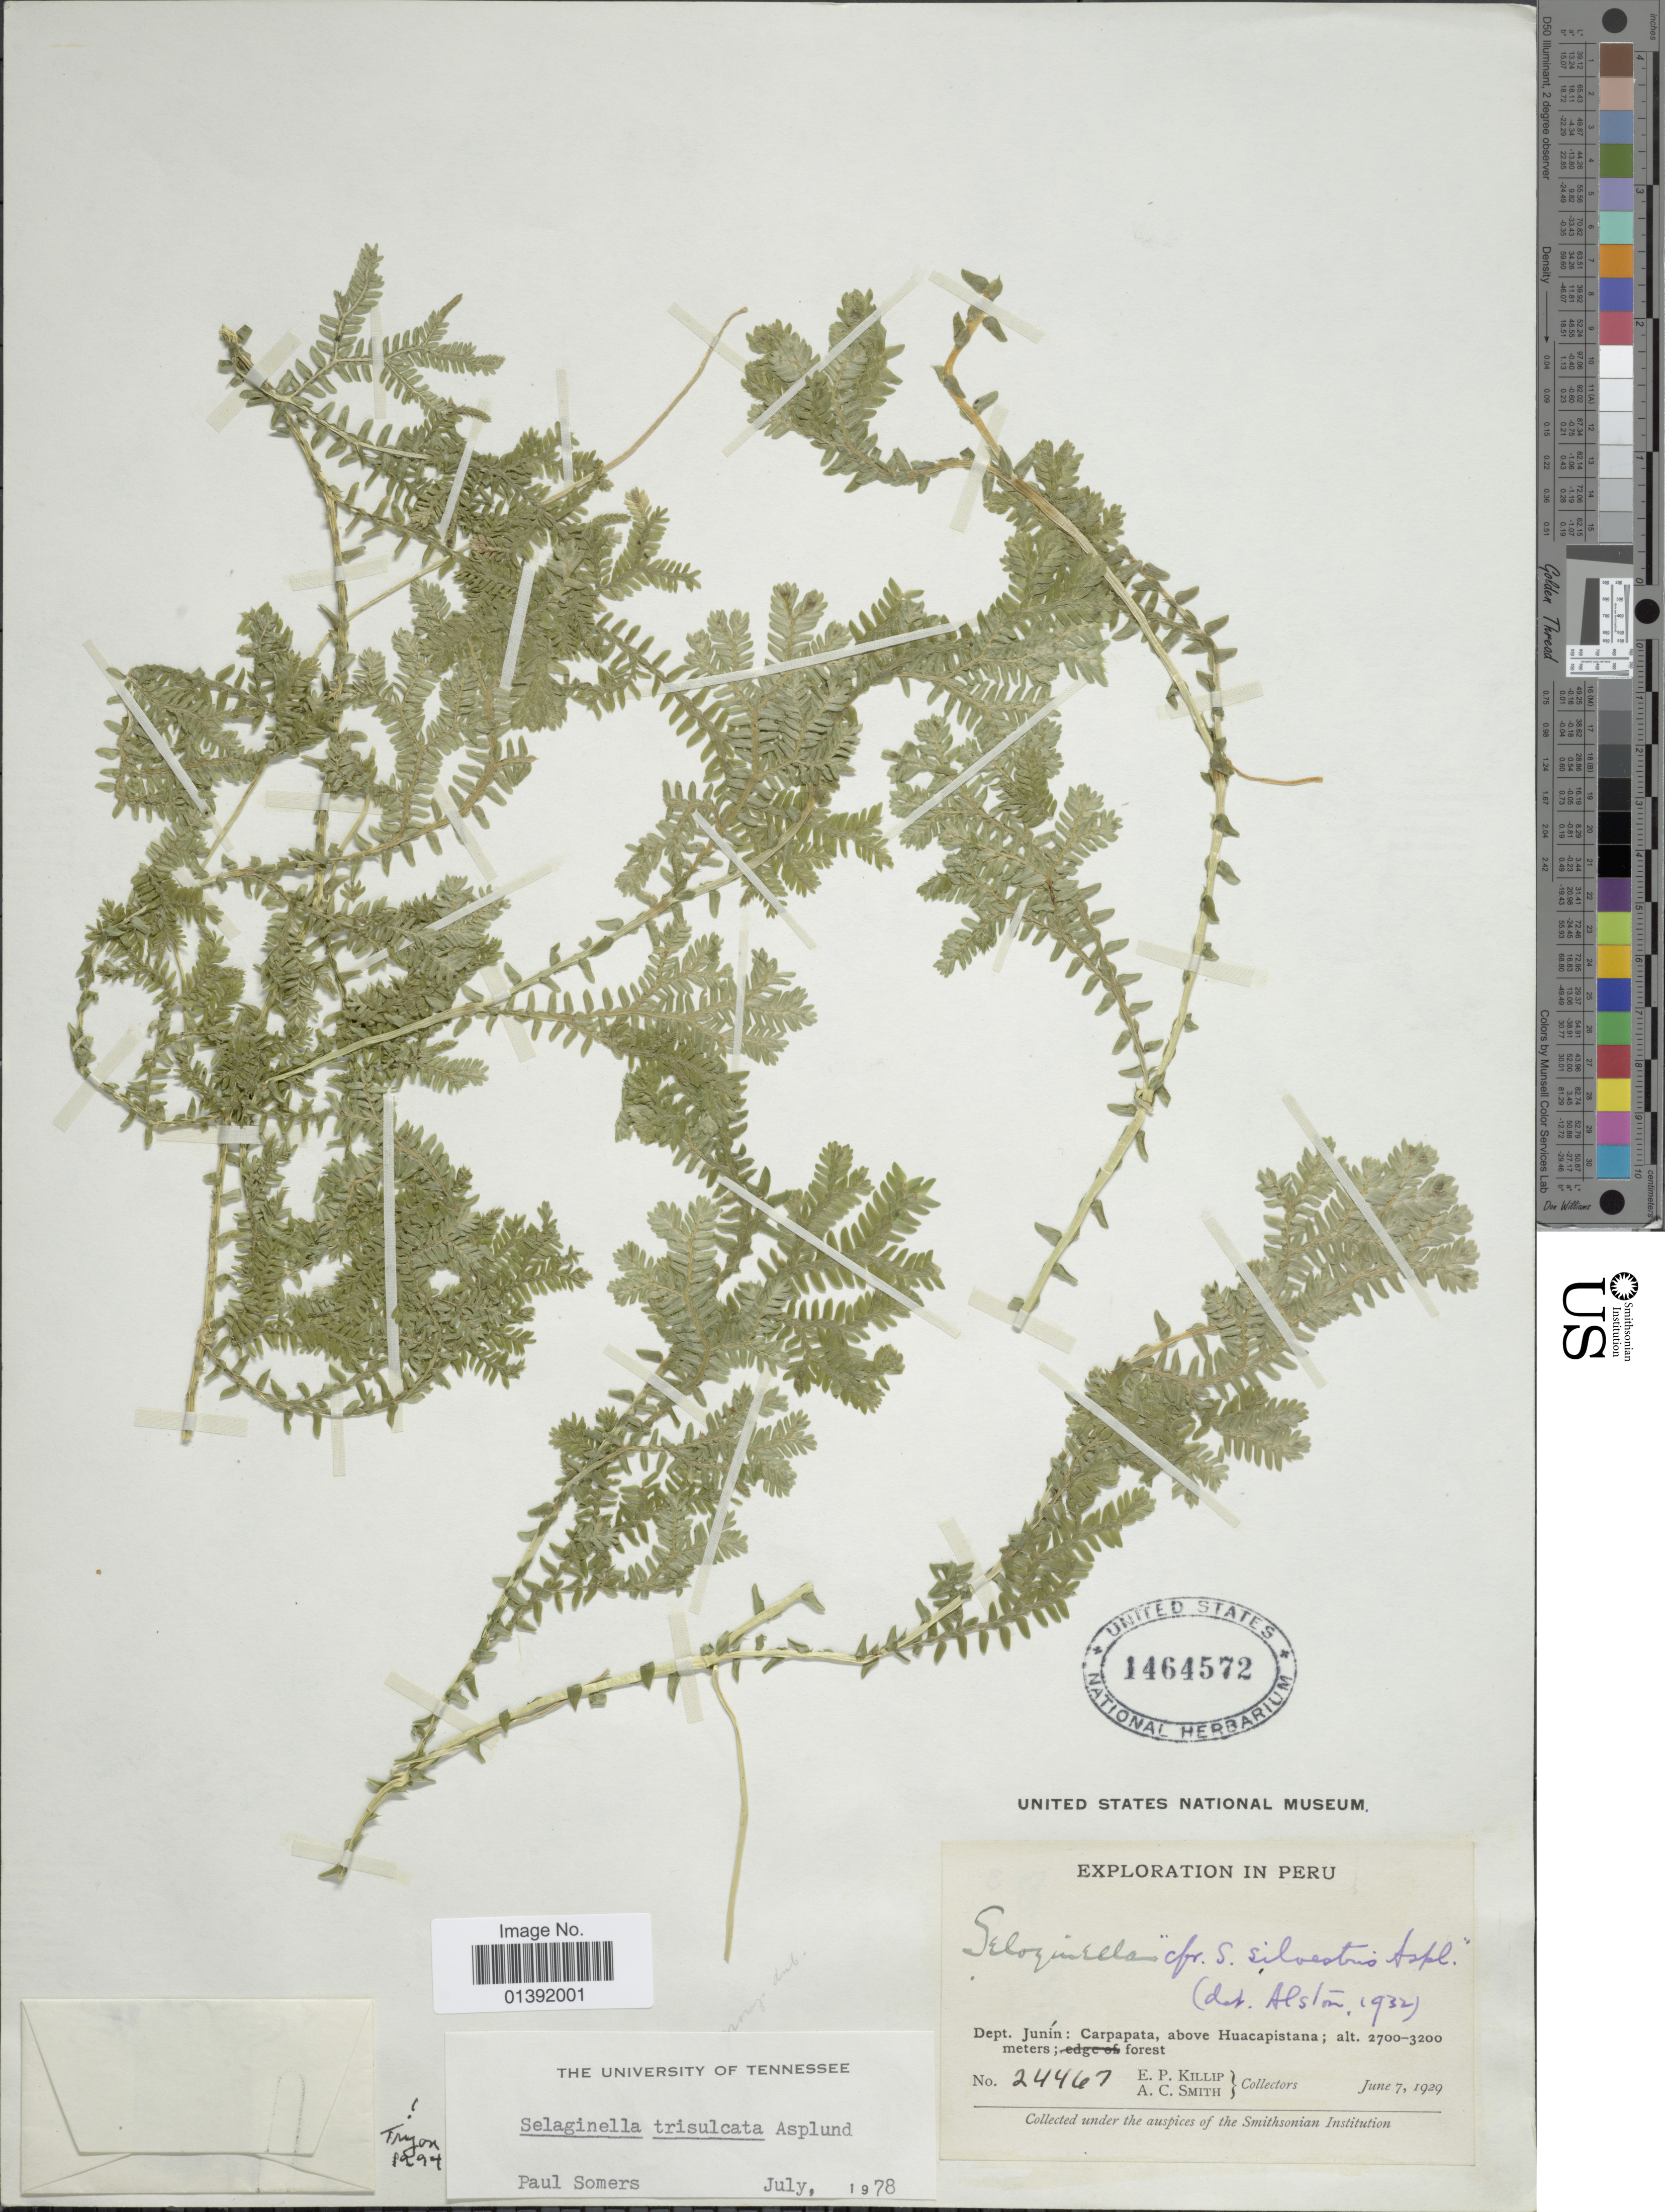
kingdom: Plantae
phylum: Tracheophyta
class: Lycopodiopsida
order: Selaginellales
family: Selaginellaceae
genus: Selaginella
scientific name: Selaginella trisulcata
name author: Aspl.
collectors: E. P. Killip & A. C. Smith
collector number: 24467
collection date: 1929-06-07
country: Peru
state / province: Junín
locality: Carpapata, above Huacapistana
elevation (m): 2700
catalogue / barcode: US 1464572